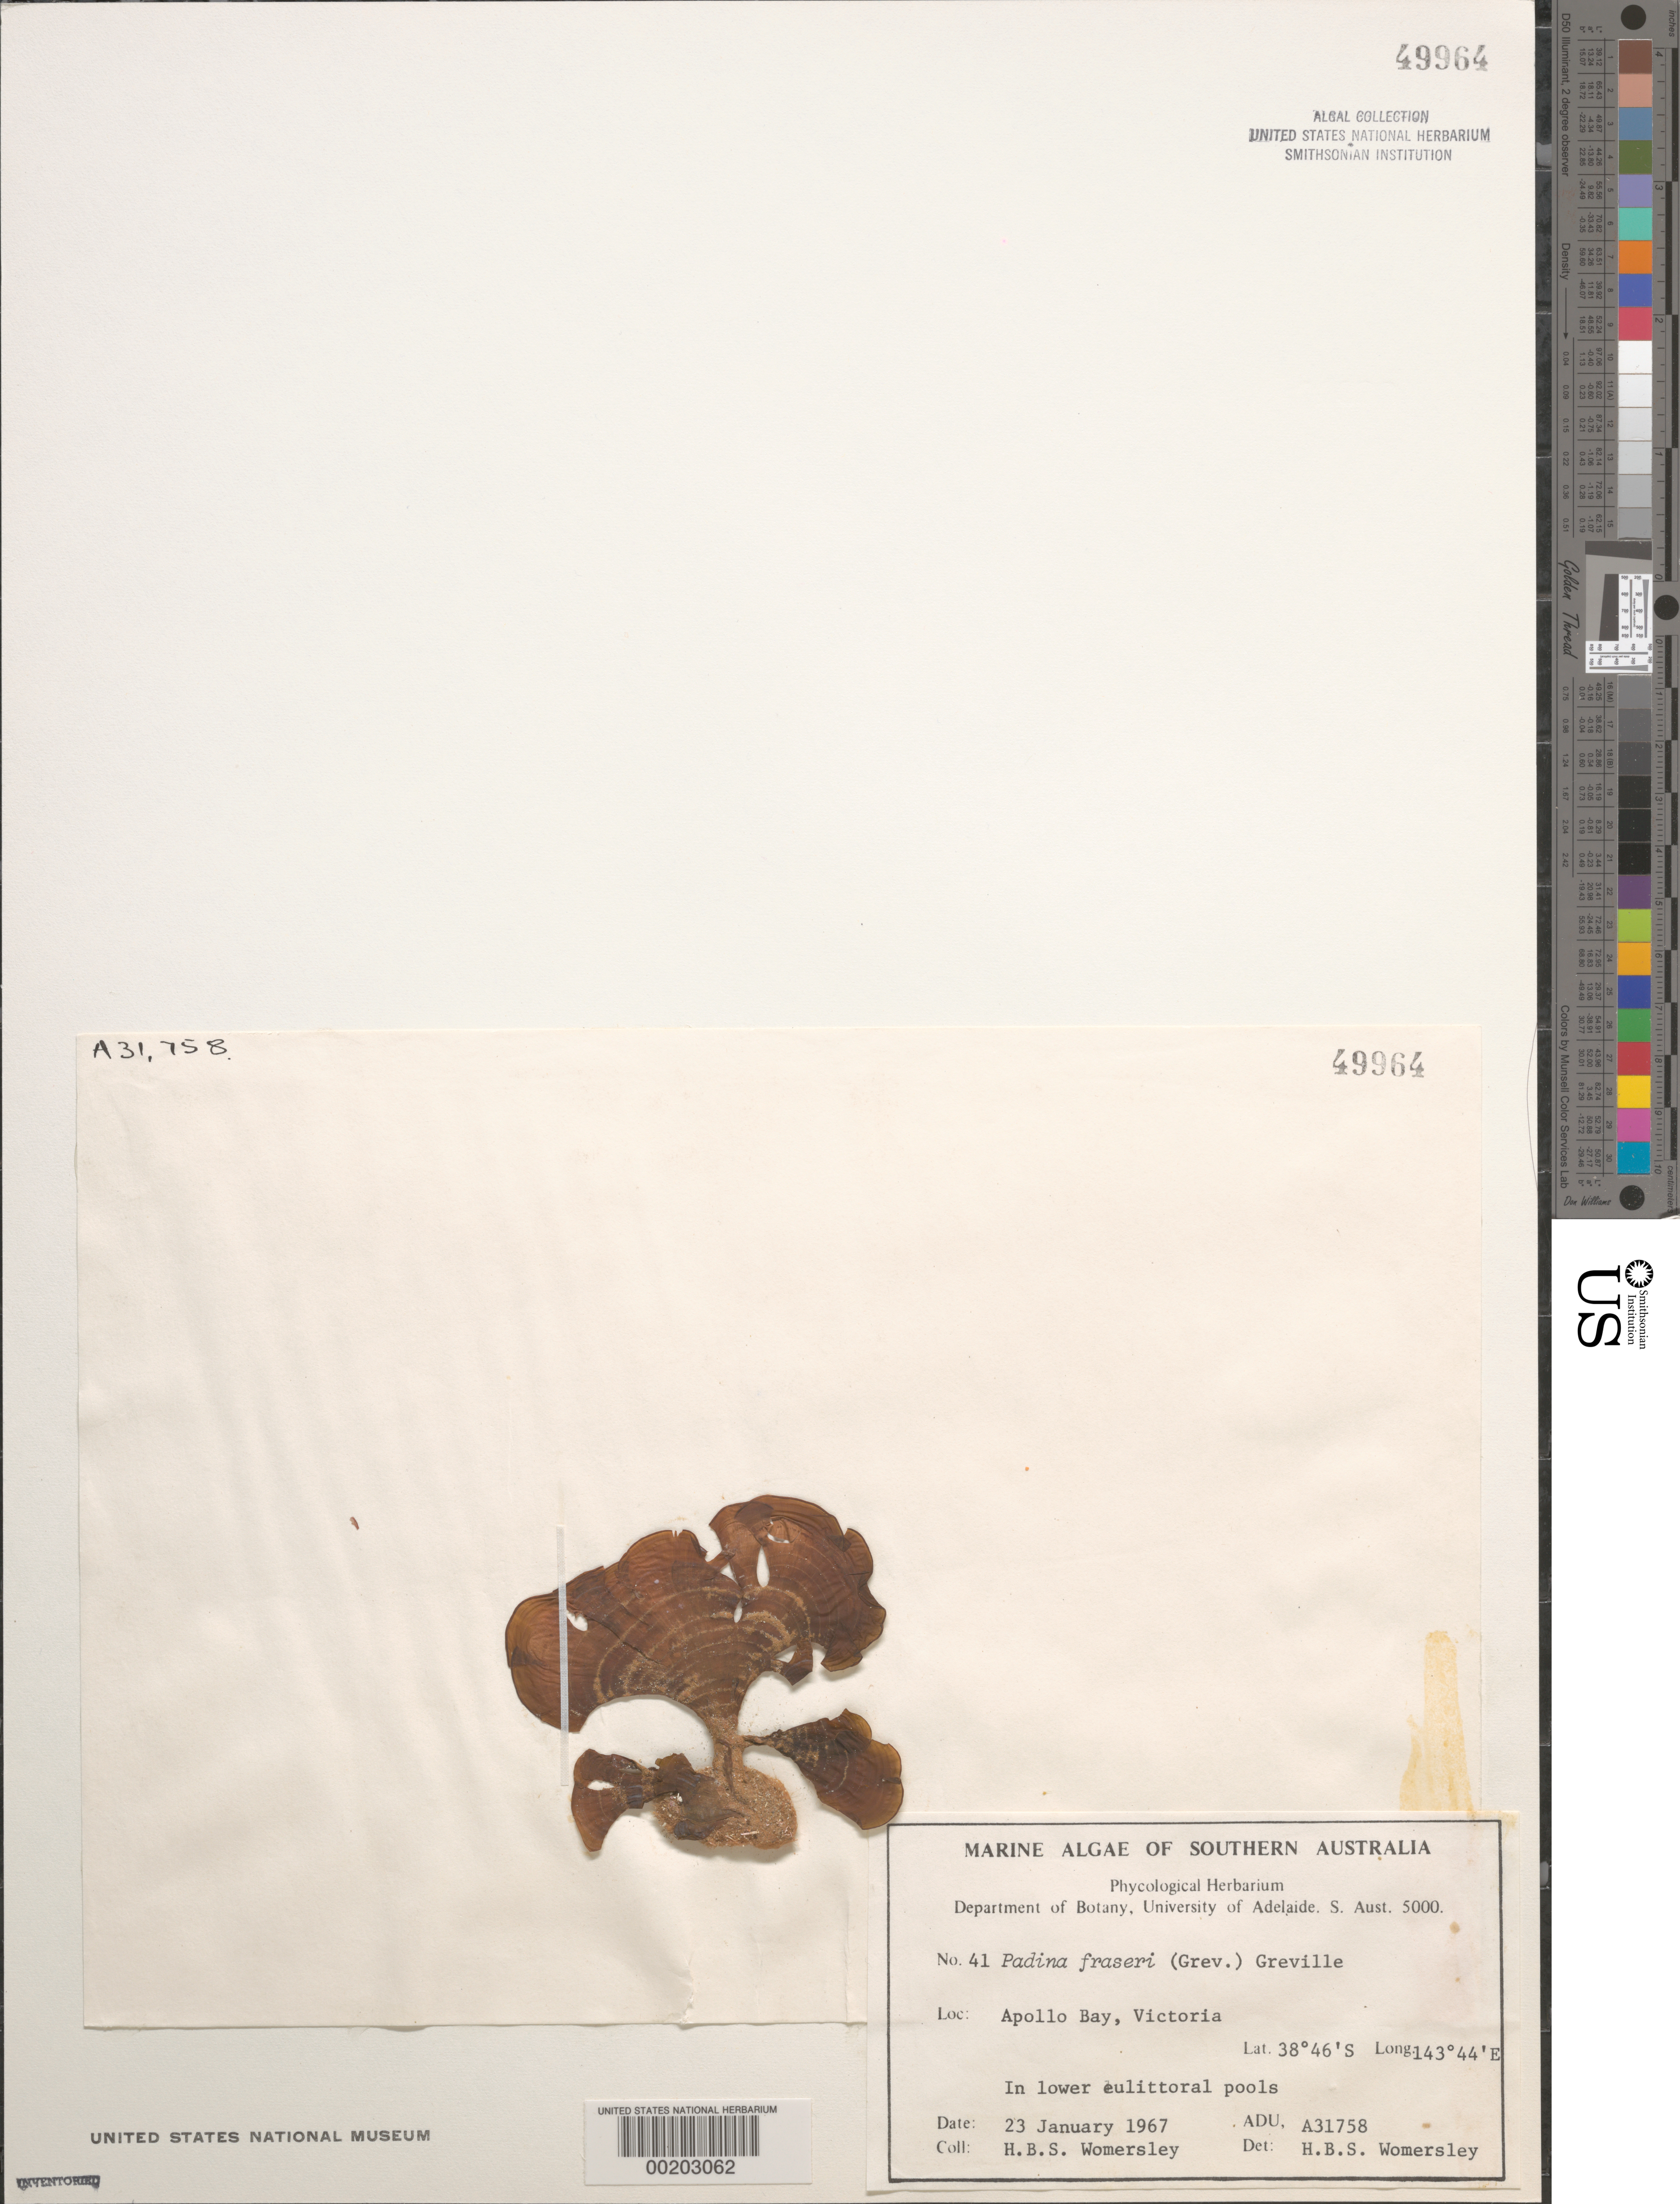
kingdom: Chromista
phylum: Ochrophyta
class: Phaeophyceae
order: Dictyotales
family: Dictyotaceae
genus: Padina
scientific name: Padina fraseri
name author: (Grev.) Grev.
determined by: Womersley, H. B. S.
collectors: H. B. S. Womersley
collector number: ADU A31758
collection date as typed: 23 Jan 1967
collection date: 1967-01-23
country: Australia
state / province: Victoria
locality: Apollo Bay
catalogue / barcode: US 49964